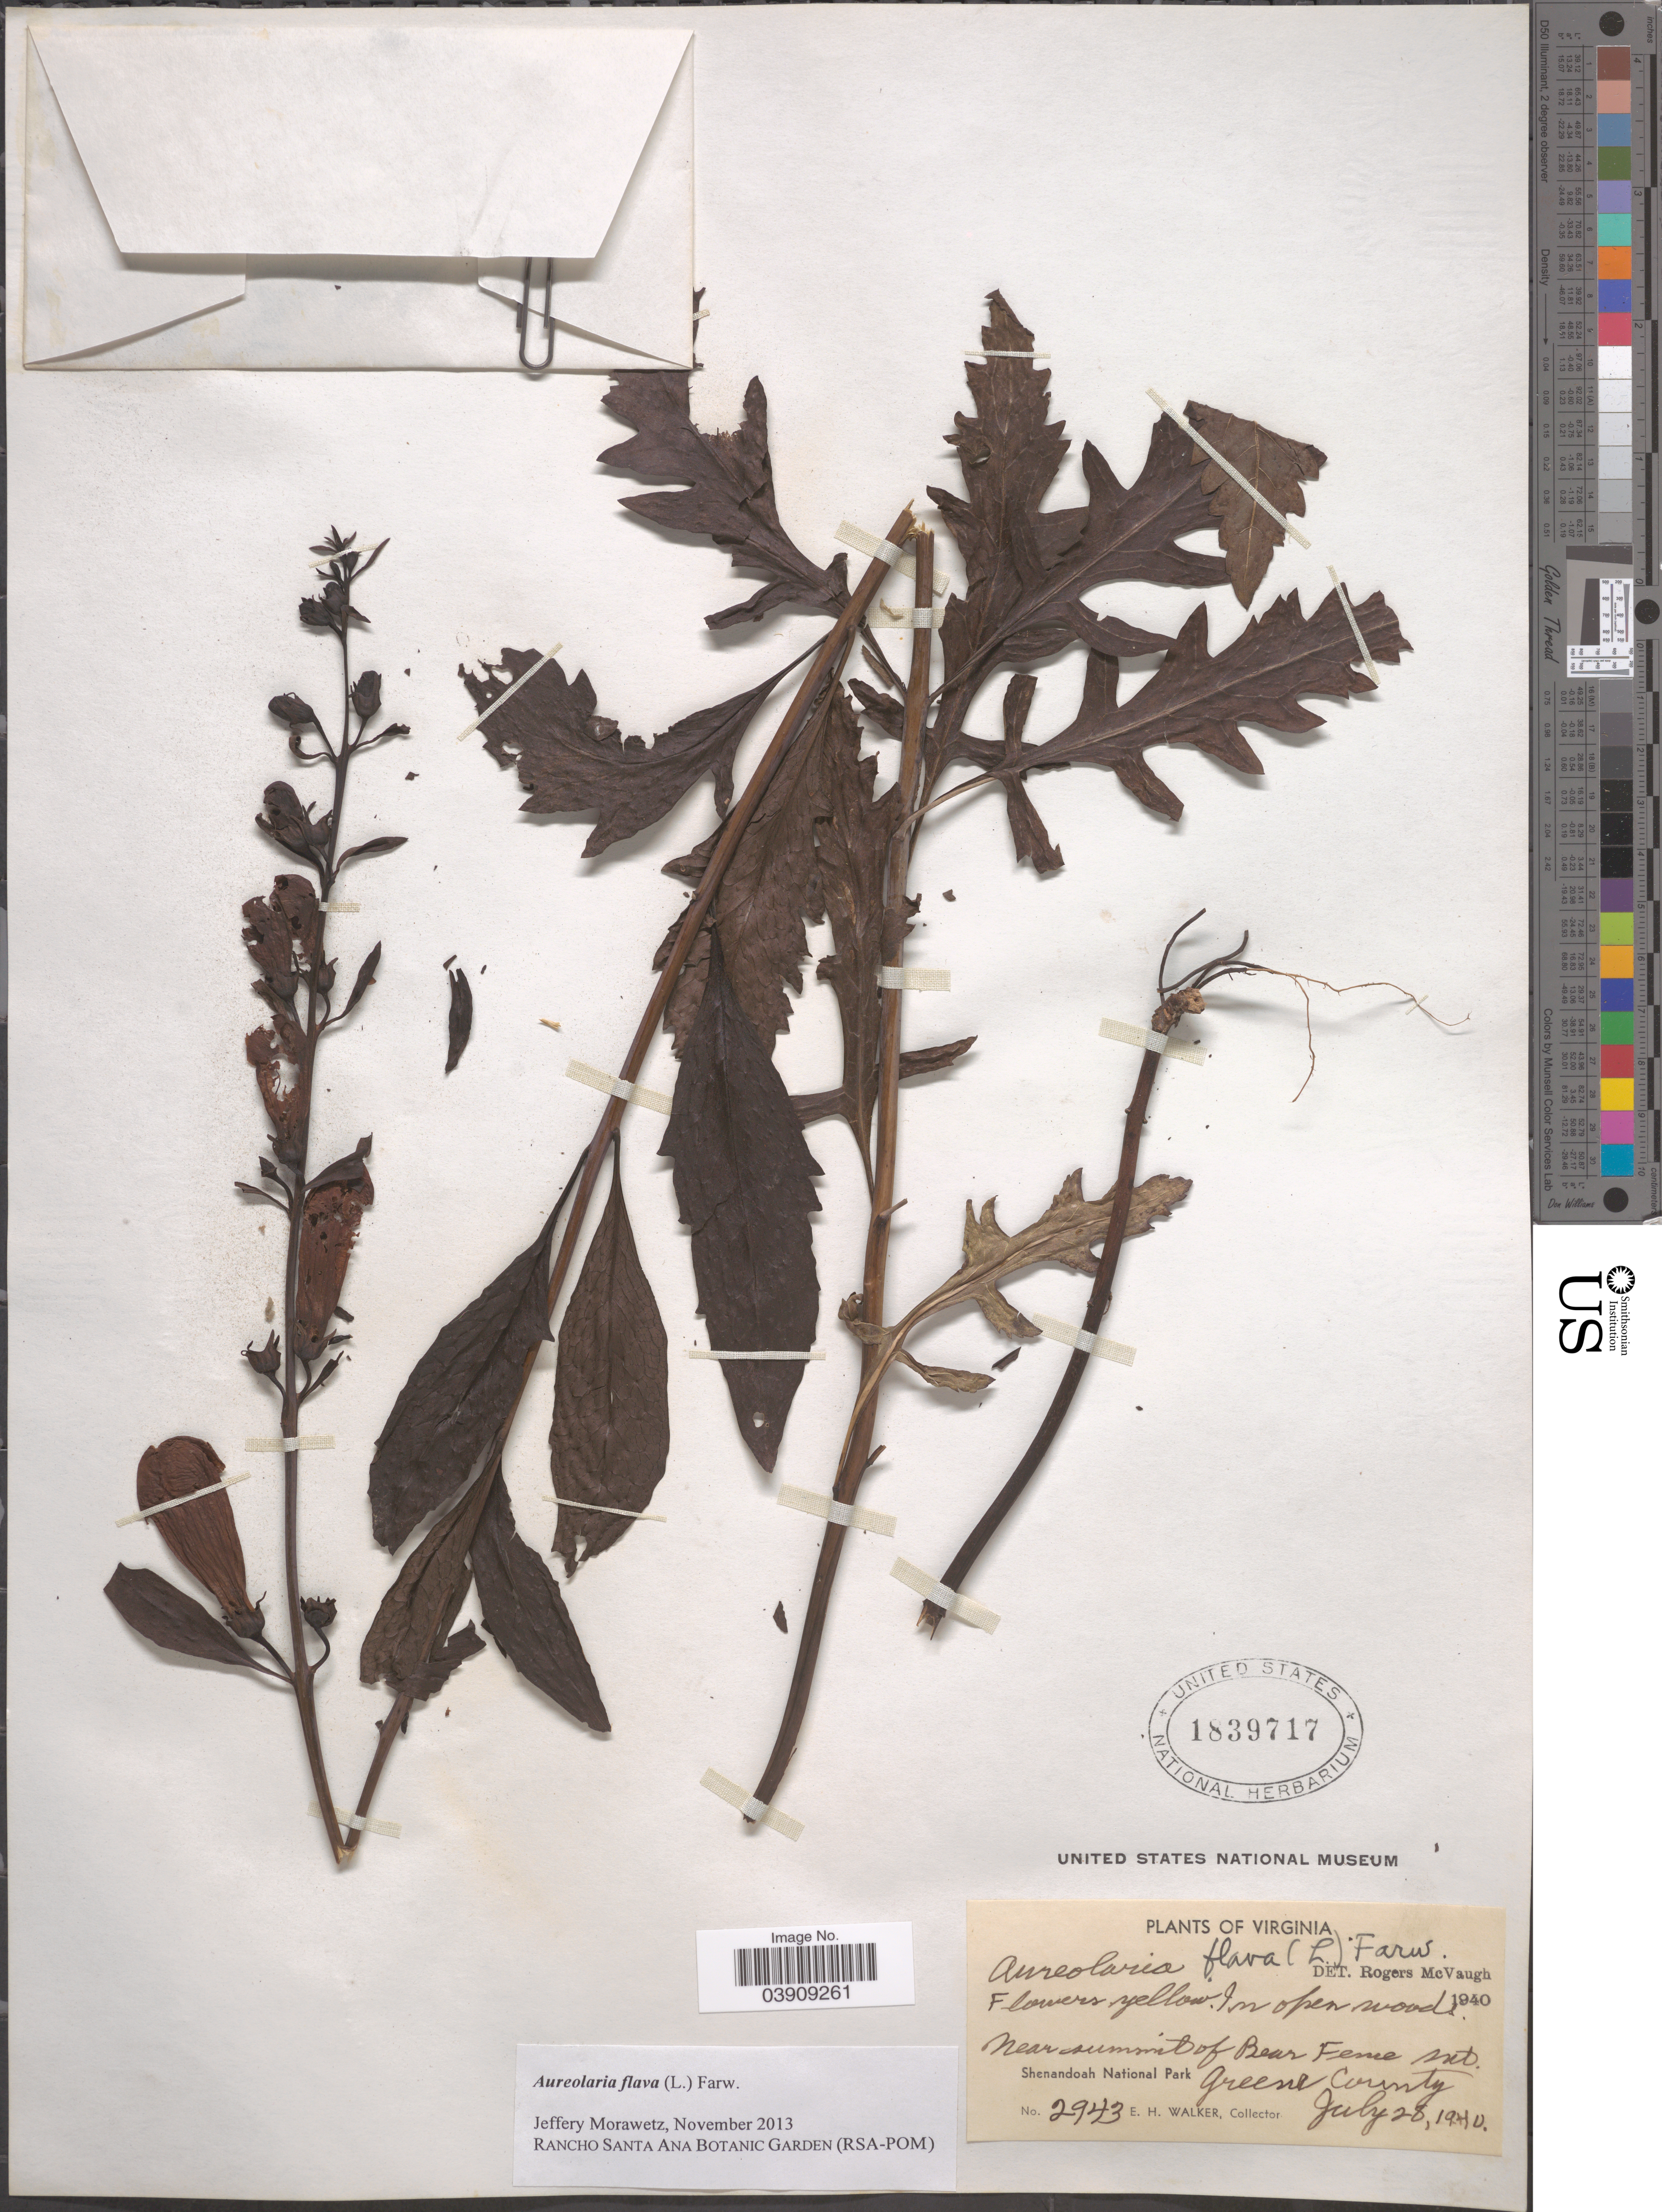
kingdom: Plantae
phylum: Tracheophyta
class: Magnoliopsida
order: Lamiales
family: Orobanchaceae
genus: Aureolaria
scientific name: Aureolaria flava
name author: (L.) Farw.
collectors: E. H. Walker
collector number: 2943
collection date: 1940-07-28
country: United States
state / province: Virginia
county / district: Greene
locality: Near summit of Bear Fence Mt. Shenandoah National Park, Greene County.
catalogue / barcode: US 1839717